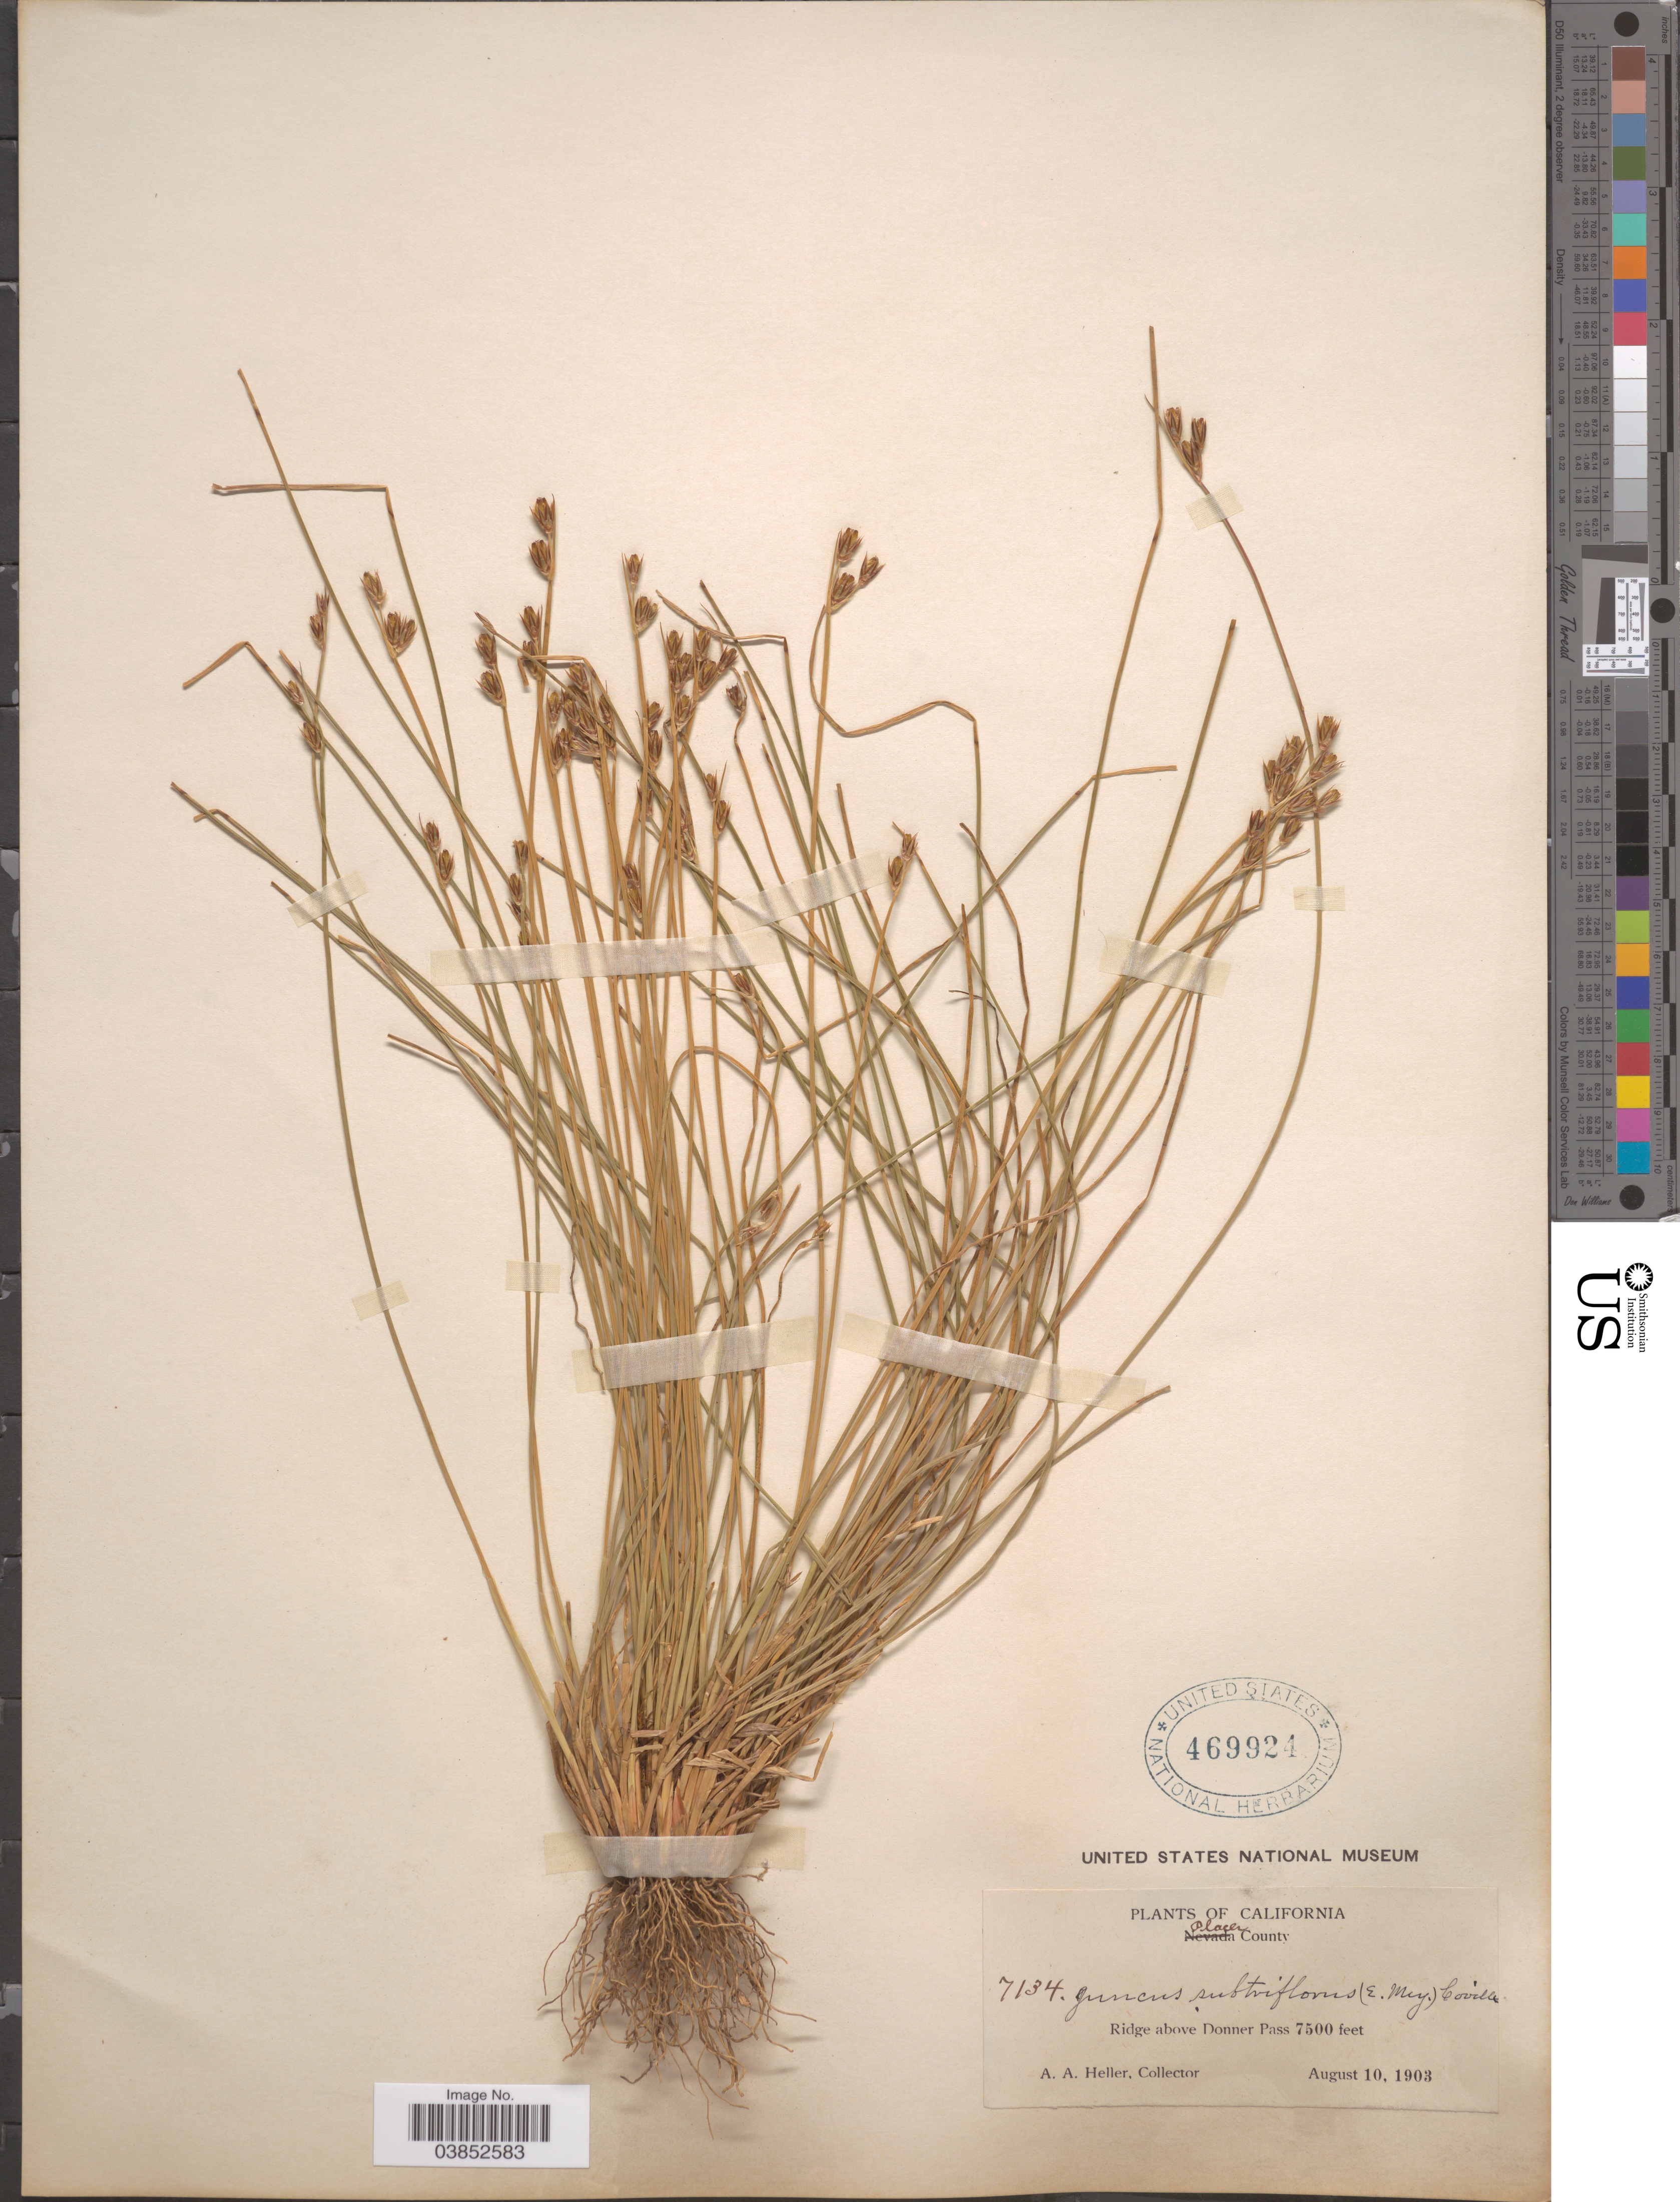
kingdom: Plantae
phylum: Tracheophyta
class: Liliopsida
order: Poales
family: Juncaceae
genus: Juncus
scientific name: Juncus drummondii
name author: E. Mey.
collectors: A. A. Heller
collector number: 7134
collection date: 1903-08-10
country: United States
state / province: California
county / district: Placer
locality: Placer County. Ridge above Donner Pass.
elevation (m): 2286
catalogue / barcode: US 469924